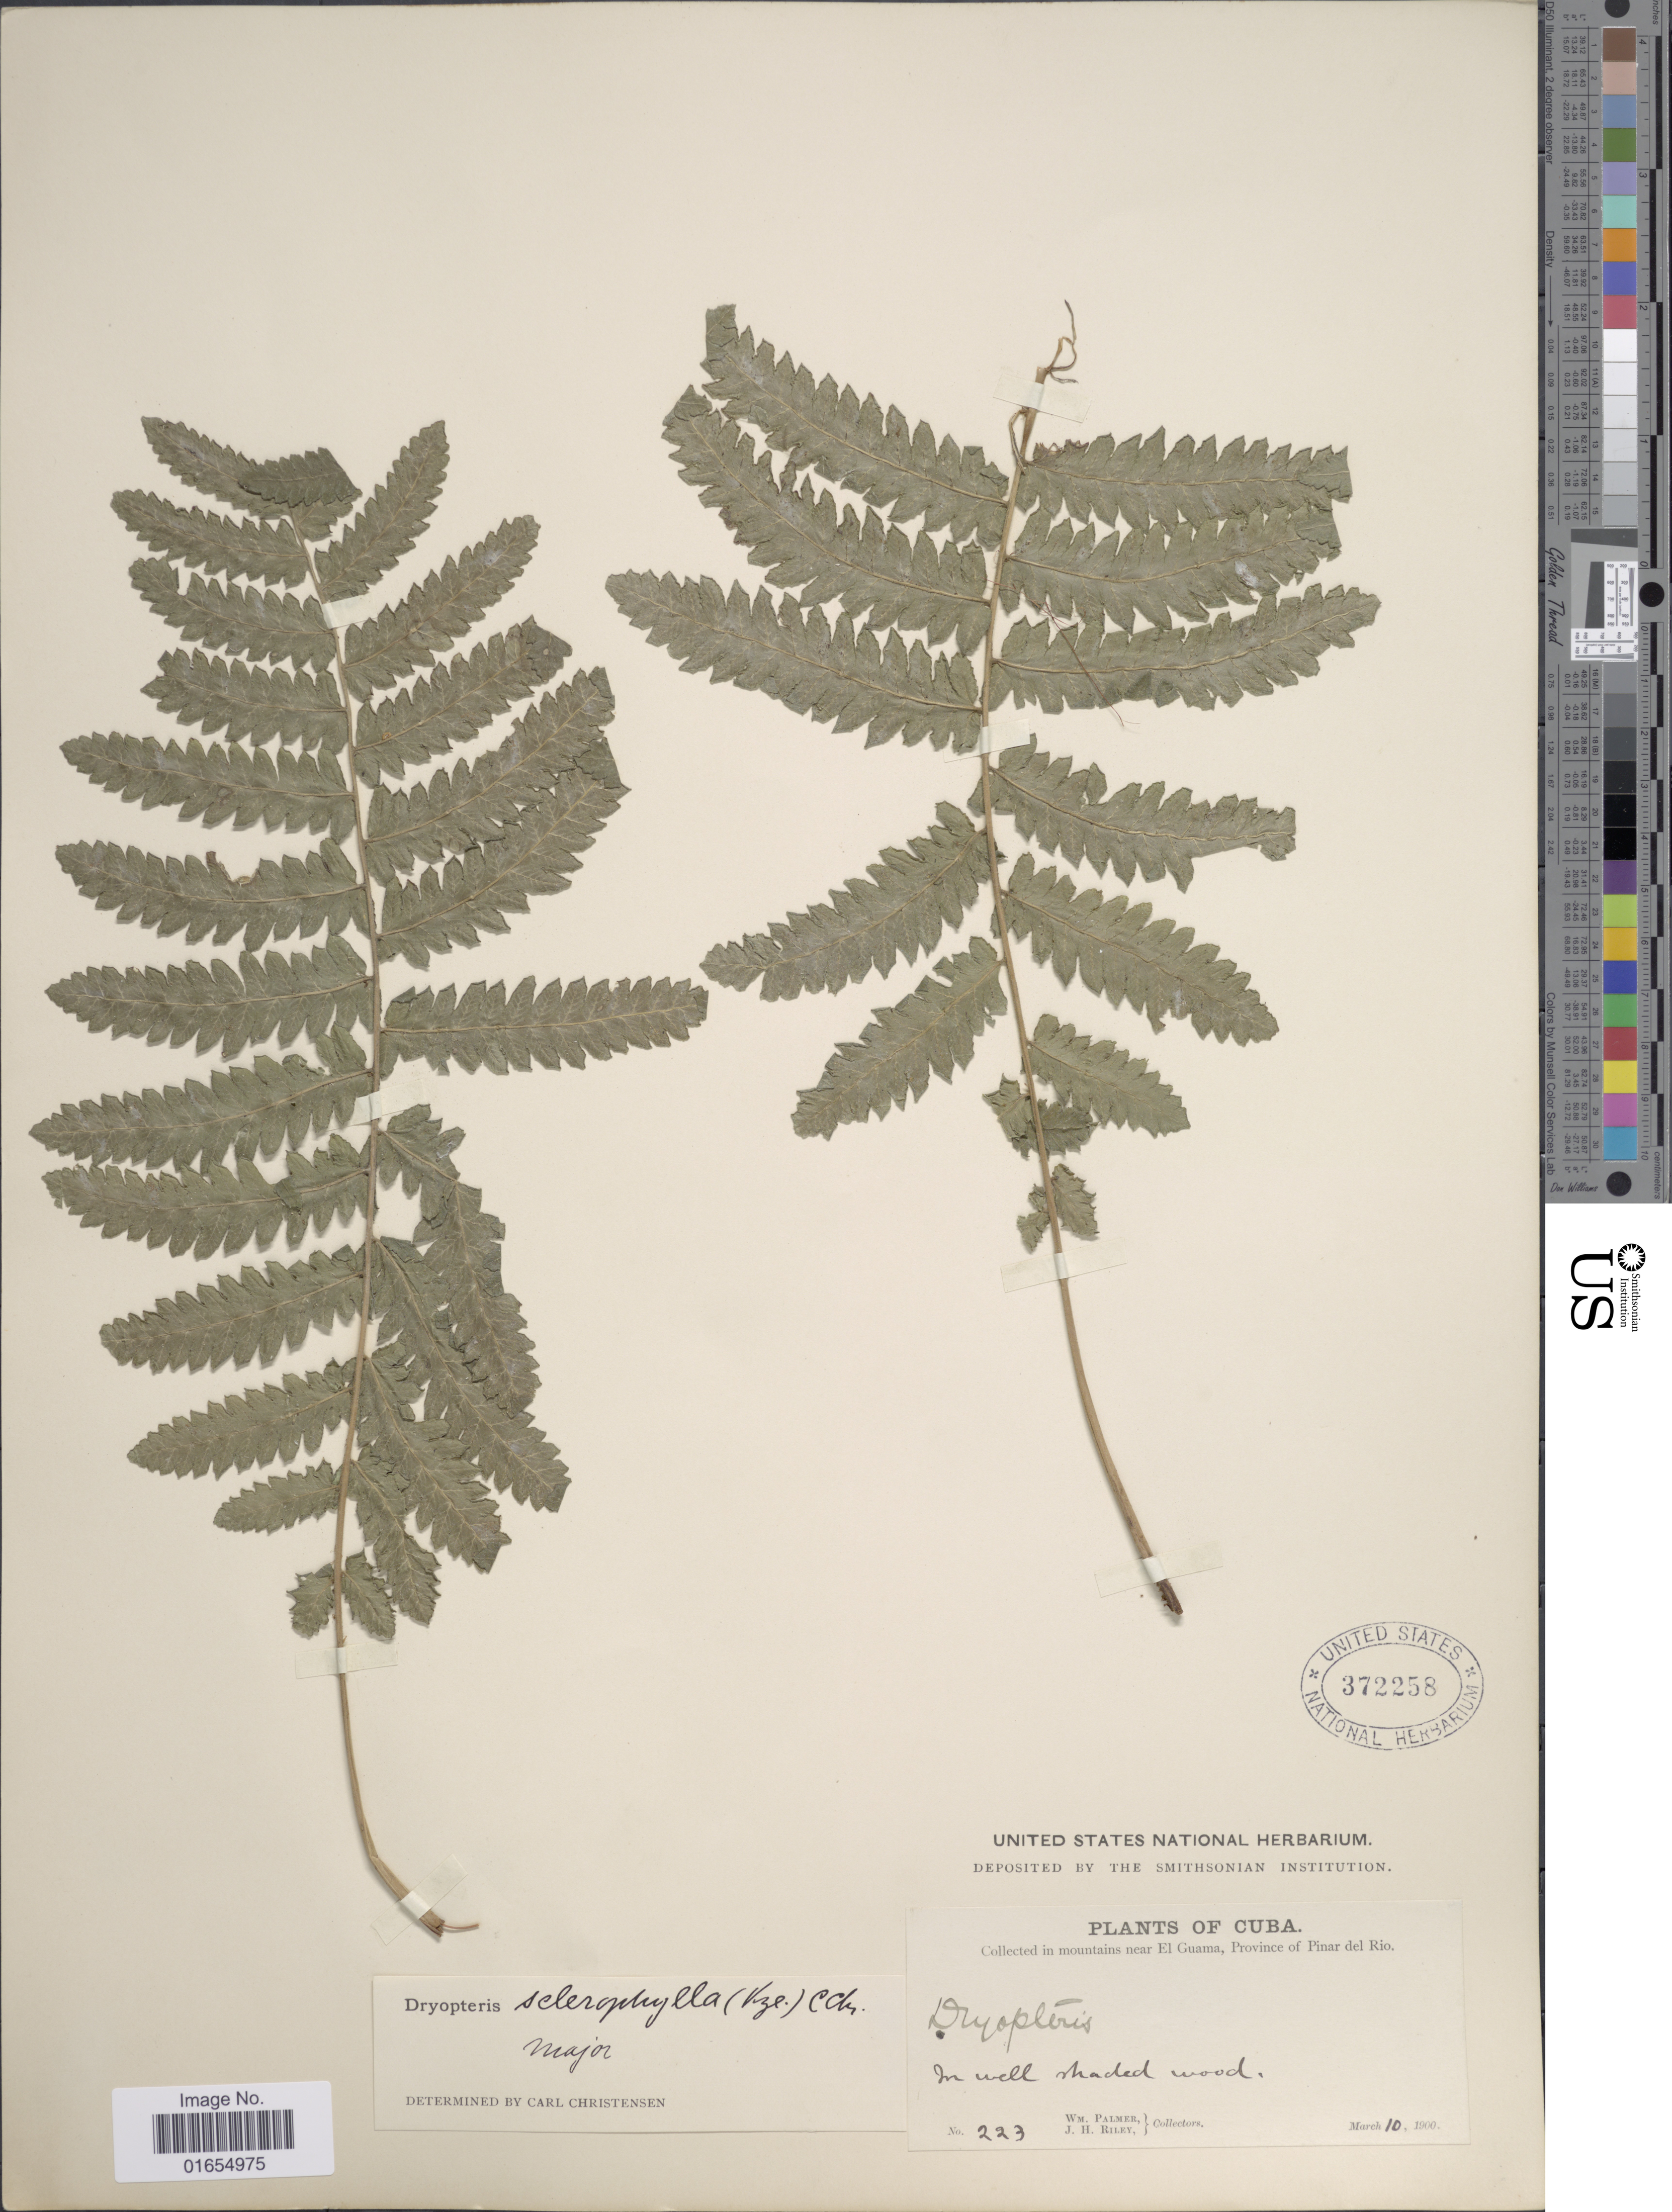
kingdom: Plantae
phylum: Tracheophyta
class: Polypodiopsida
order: Polypodiales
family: Thelypteridaceae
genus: Goniopteris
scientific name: Goniopteris sclerophylla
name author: (Poepp.) C.V. Morton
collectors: W. Palmer & J. H. Riley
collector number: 223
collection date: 1900-03-10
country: Cuba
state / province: Pinar del Río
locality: In mountains near El Guama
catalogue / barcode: US 372258